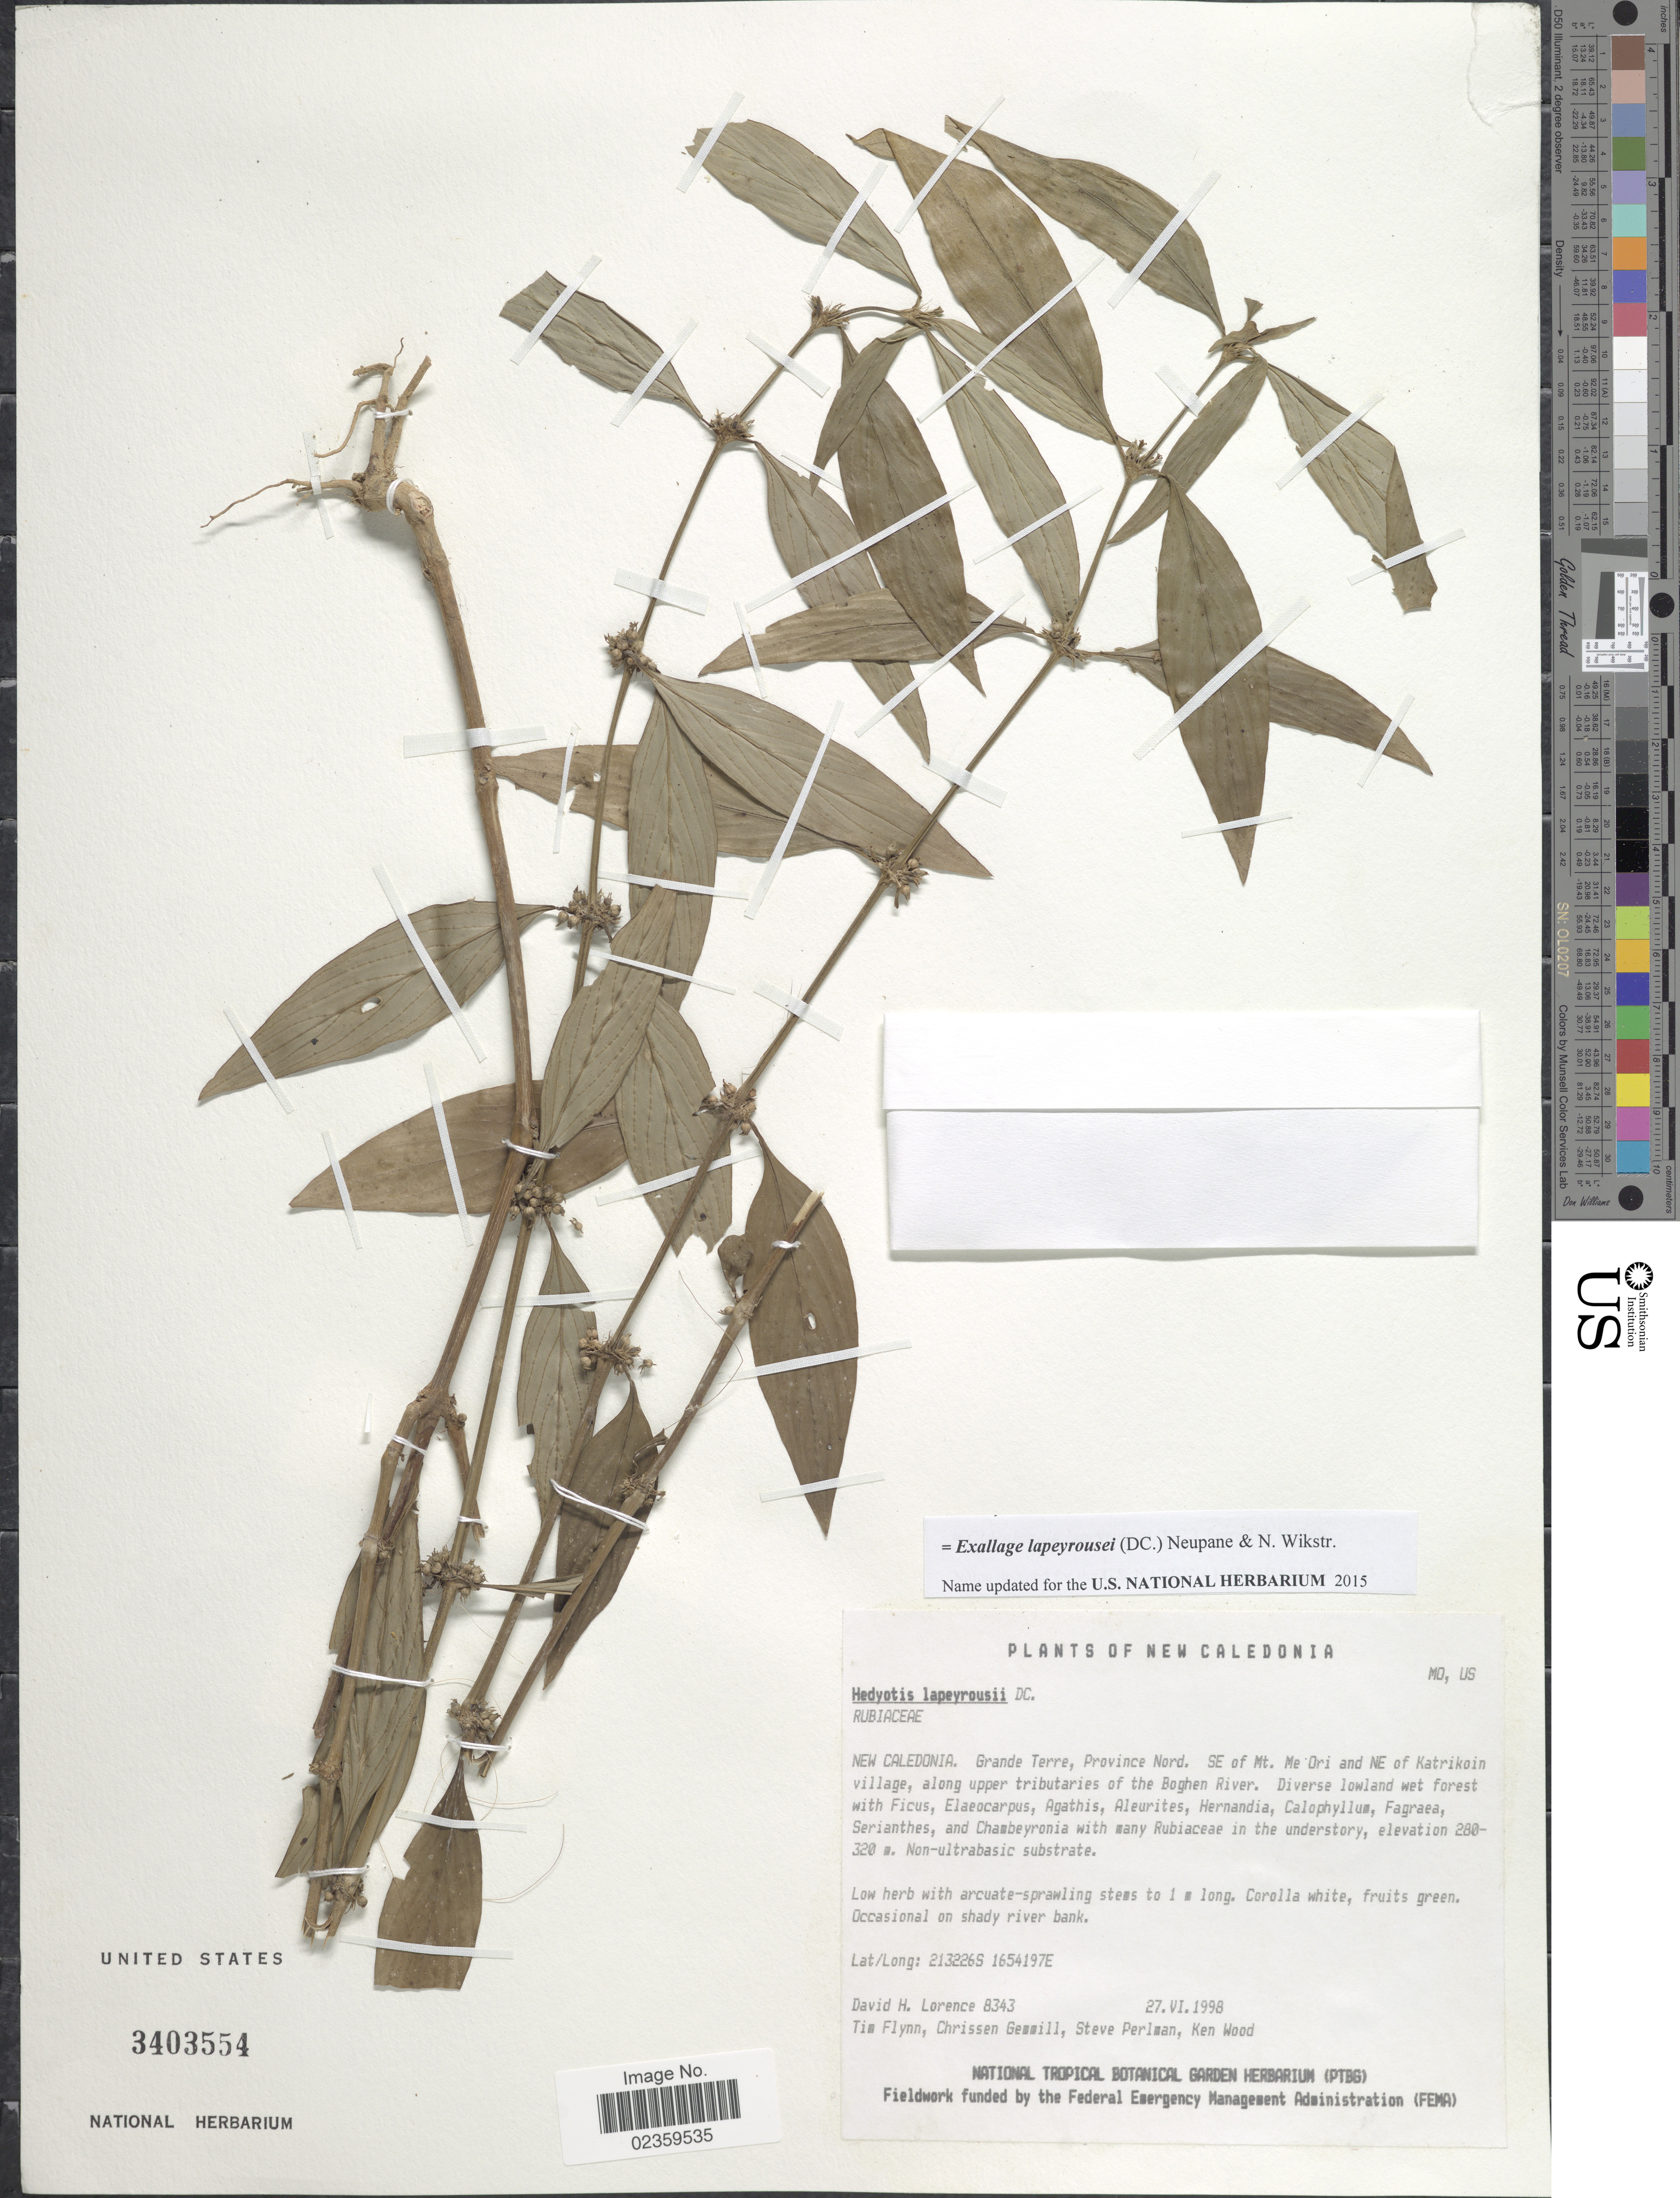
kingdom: Plantae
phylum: Tracheophyta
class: Magnoliopsida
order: Gentianales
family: Rubiaceae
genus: Exallage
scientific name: Exallage lapeyrousei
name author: (DC.) Neupane & N. Wikstr.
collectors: D. Lorence, T. Flynn, C. Gemmill, S. Perlman & K. R. Wood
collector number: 8343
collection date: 1998-06-27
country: New Caledonia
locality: New Caledonia. Grande Terre, Province Nord. SE of Mt. Me Ori and NE of Katrikoin village, along upper tributaries of the Boghen River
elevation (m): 280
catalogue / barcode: US 3403554